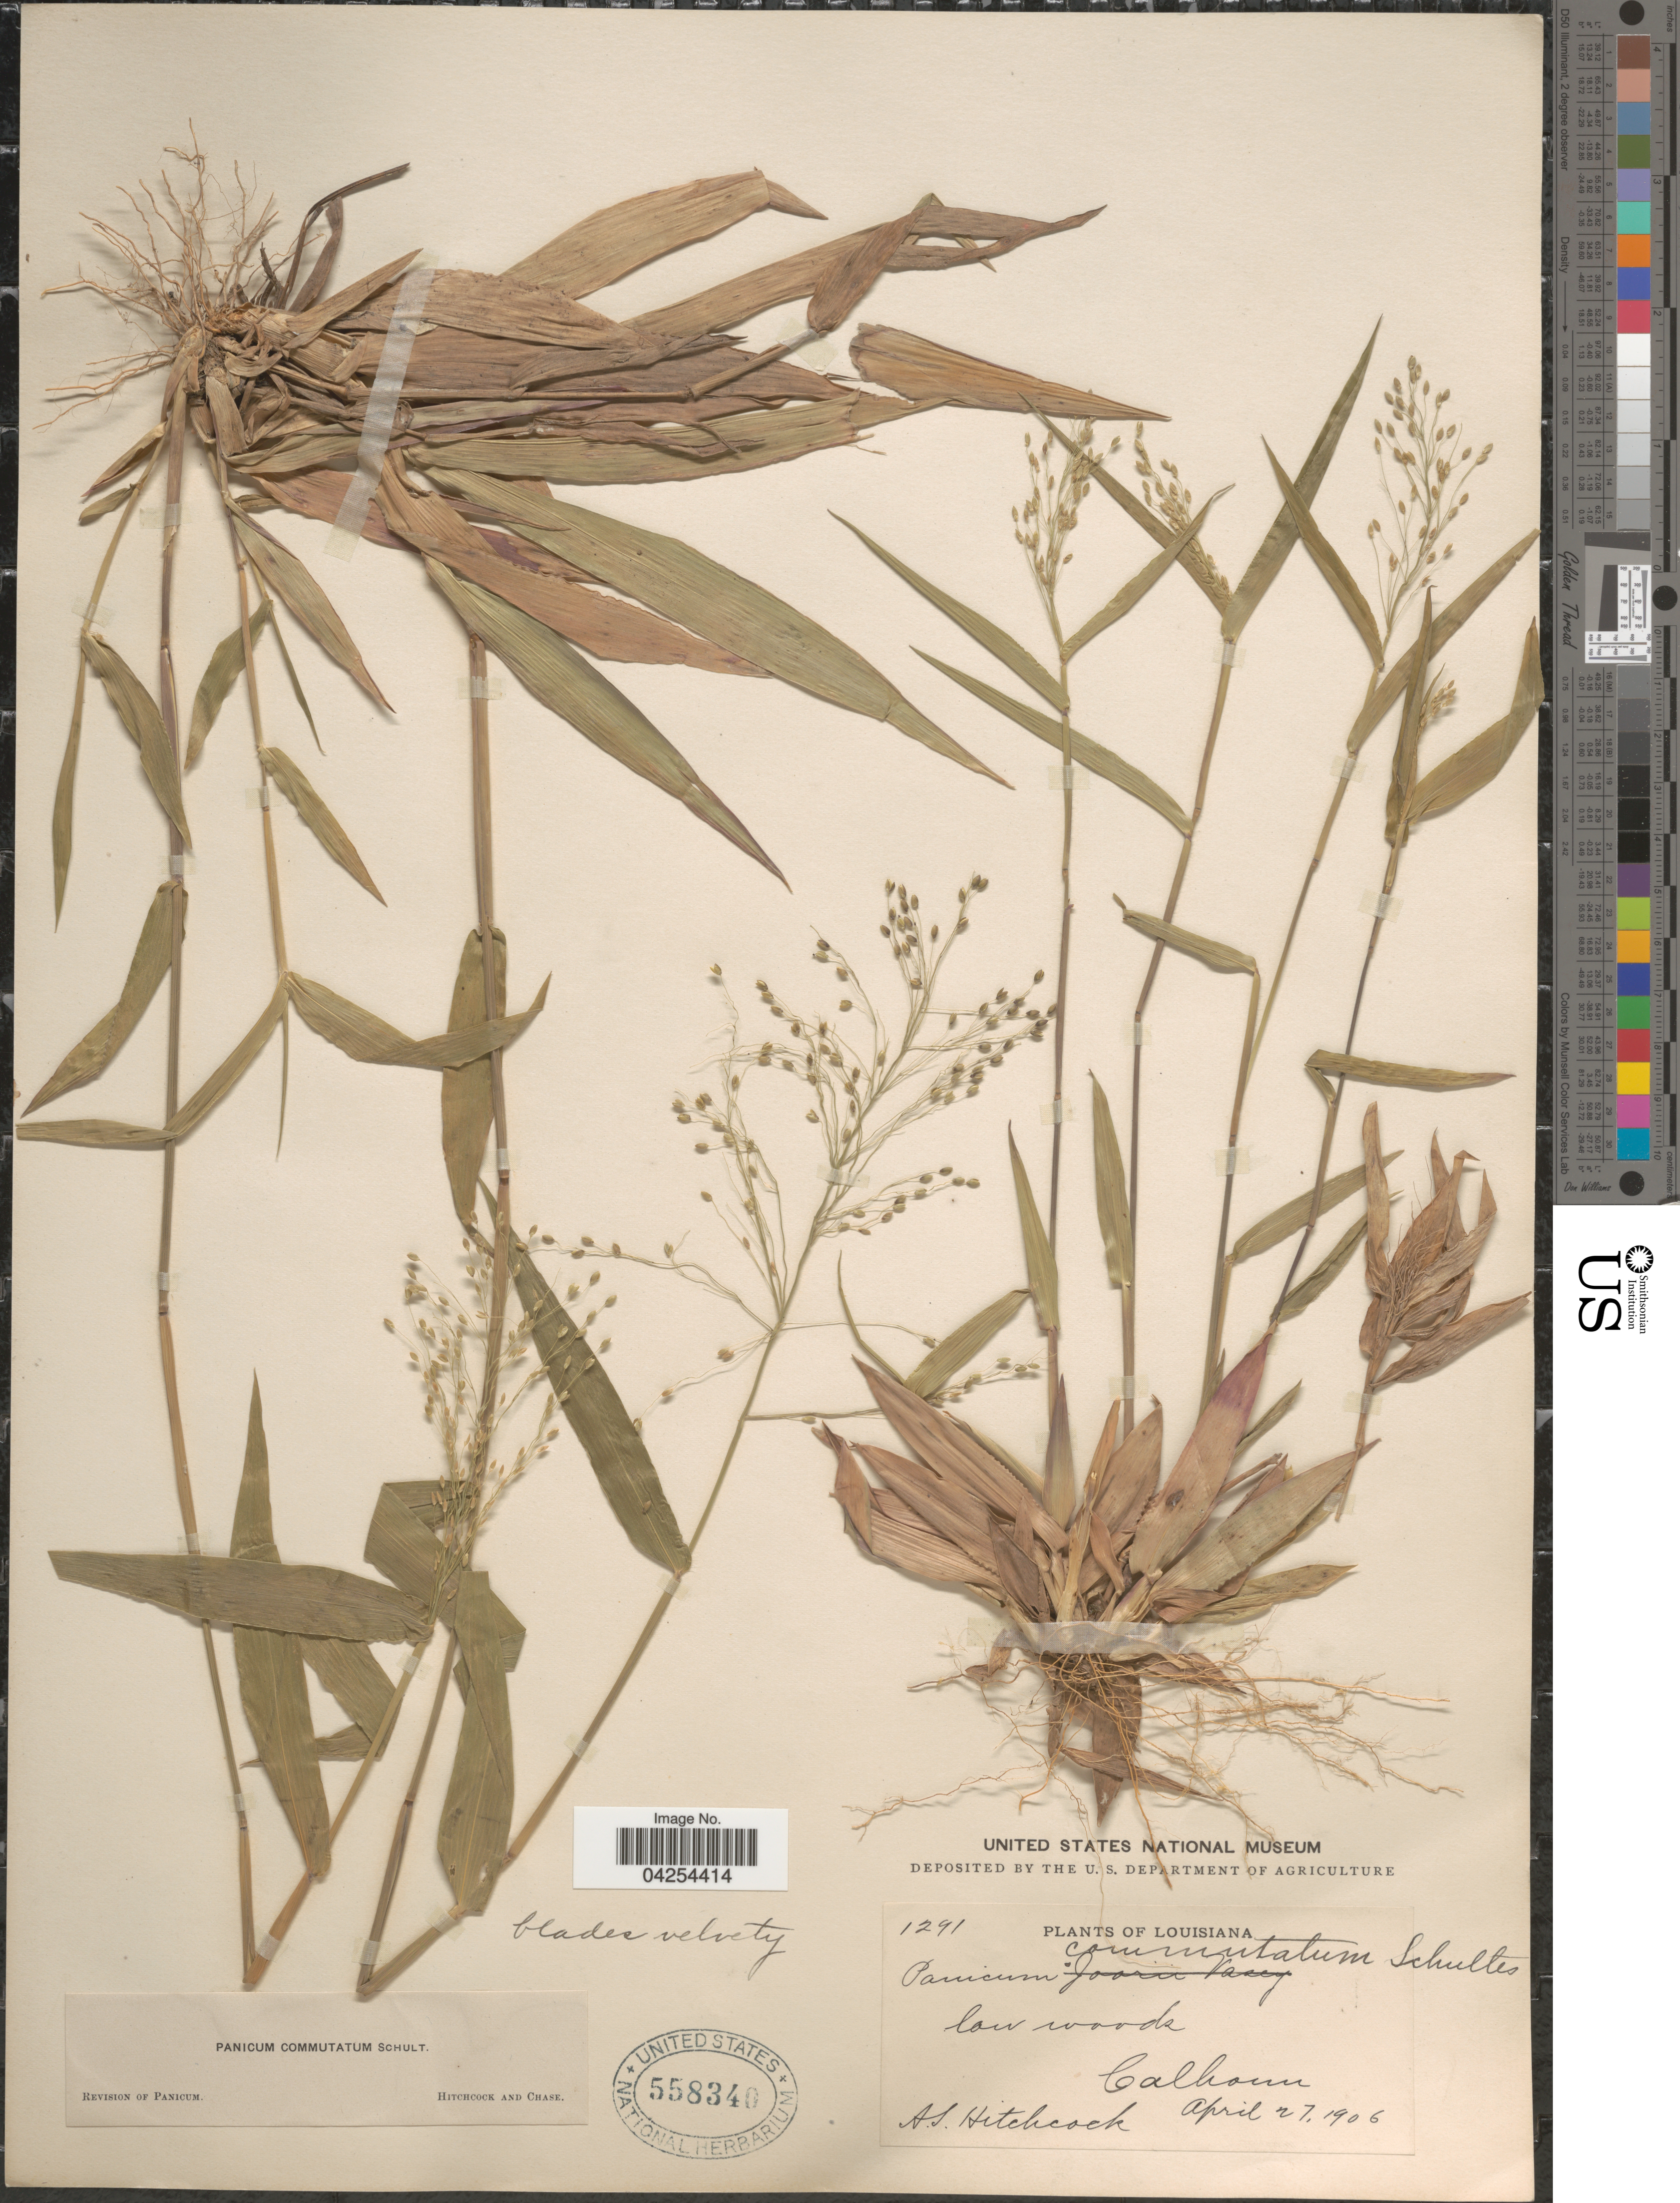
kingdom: Plantae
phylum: Tracheophyta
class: Liliopsida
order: Poales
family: Poaceae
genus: Dichanthelium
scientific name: Dichanthelium commutatum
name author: (Schult.) Gould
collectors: A. S. Hitchcock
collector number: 1291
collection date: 1906-04-27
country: United States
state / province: Louisiana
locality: Calhoun.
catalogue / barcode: US 558340